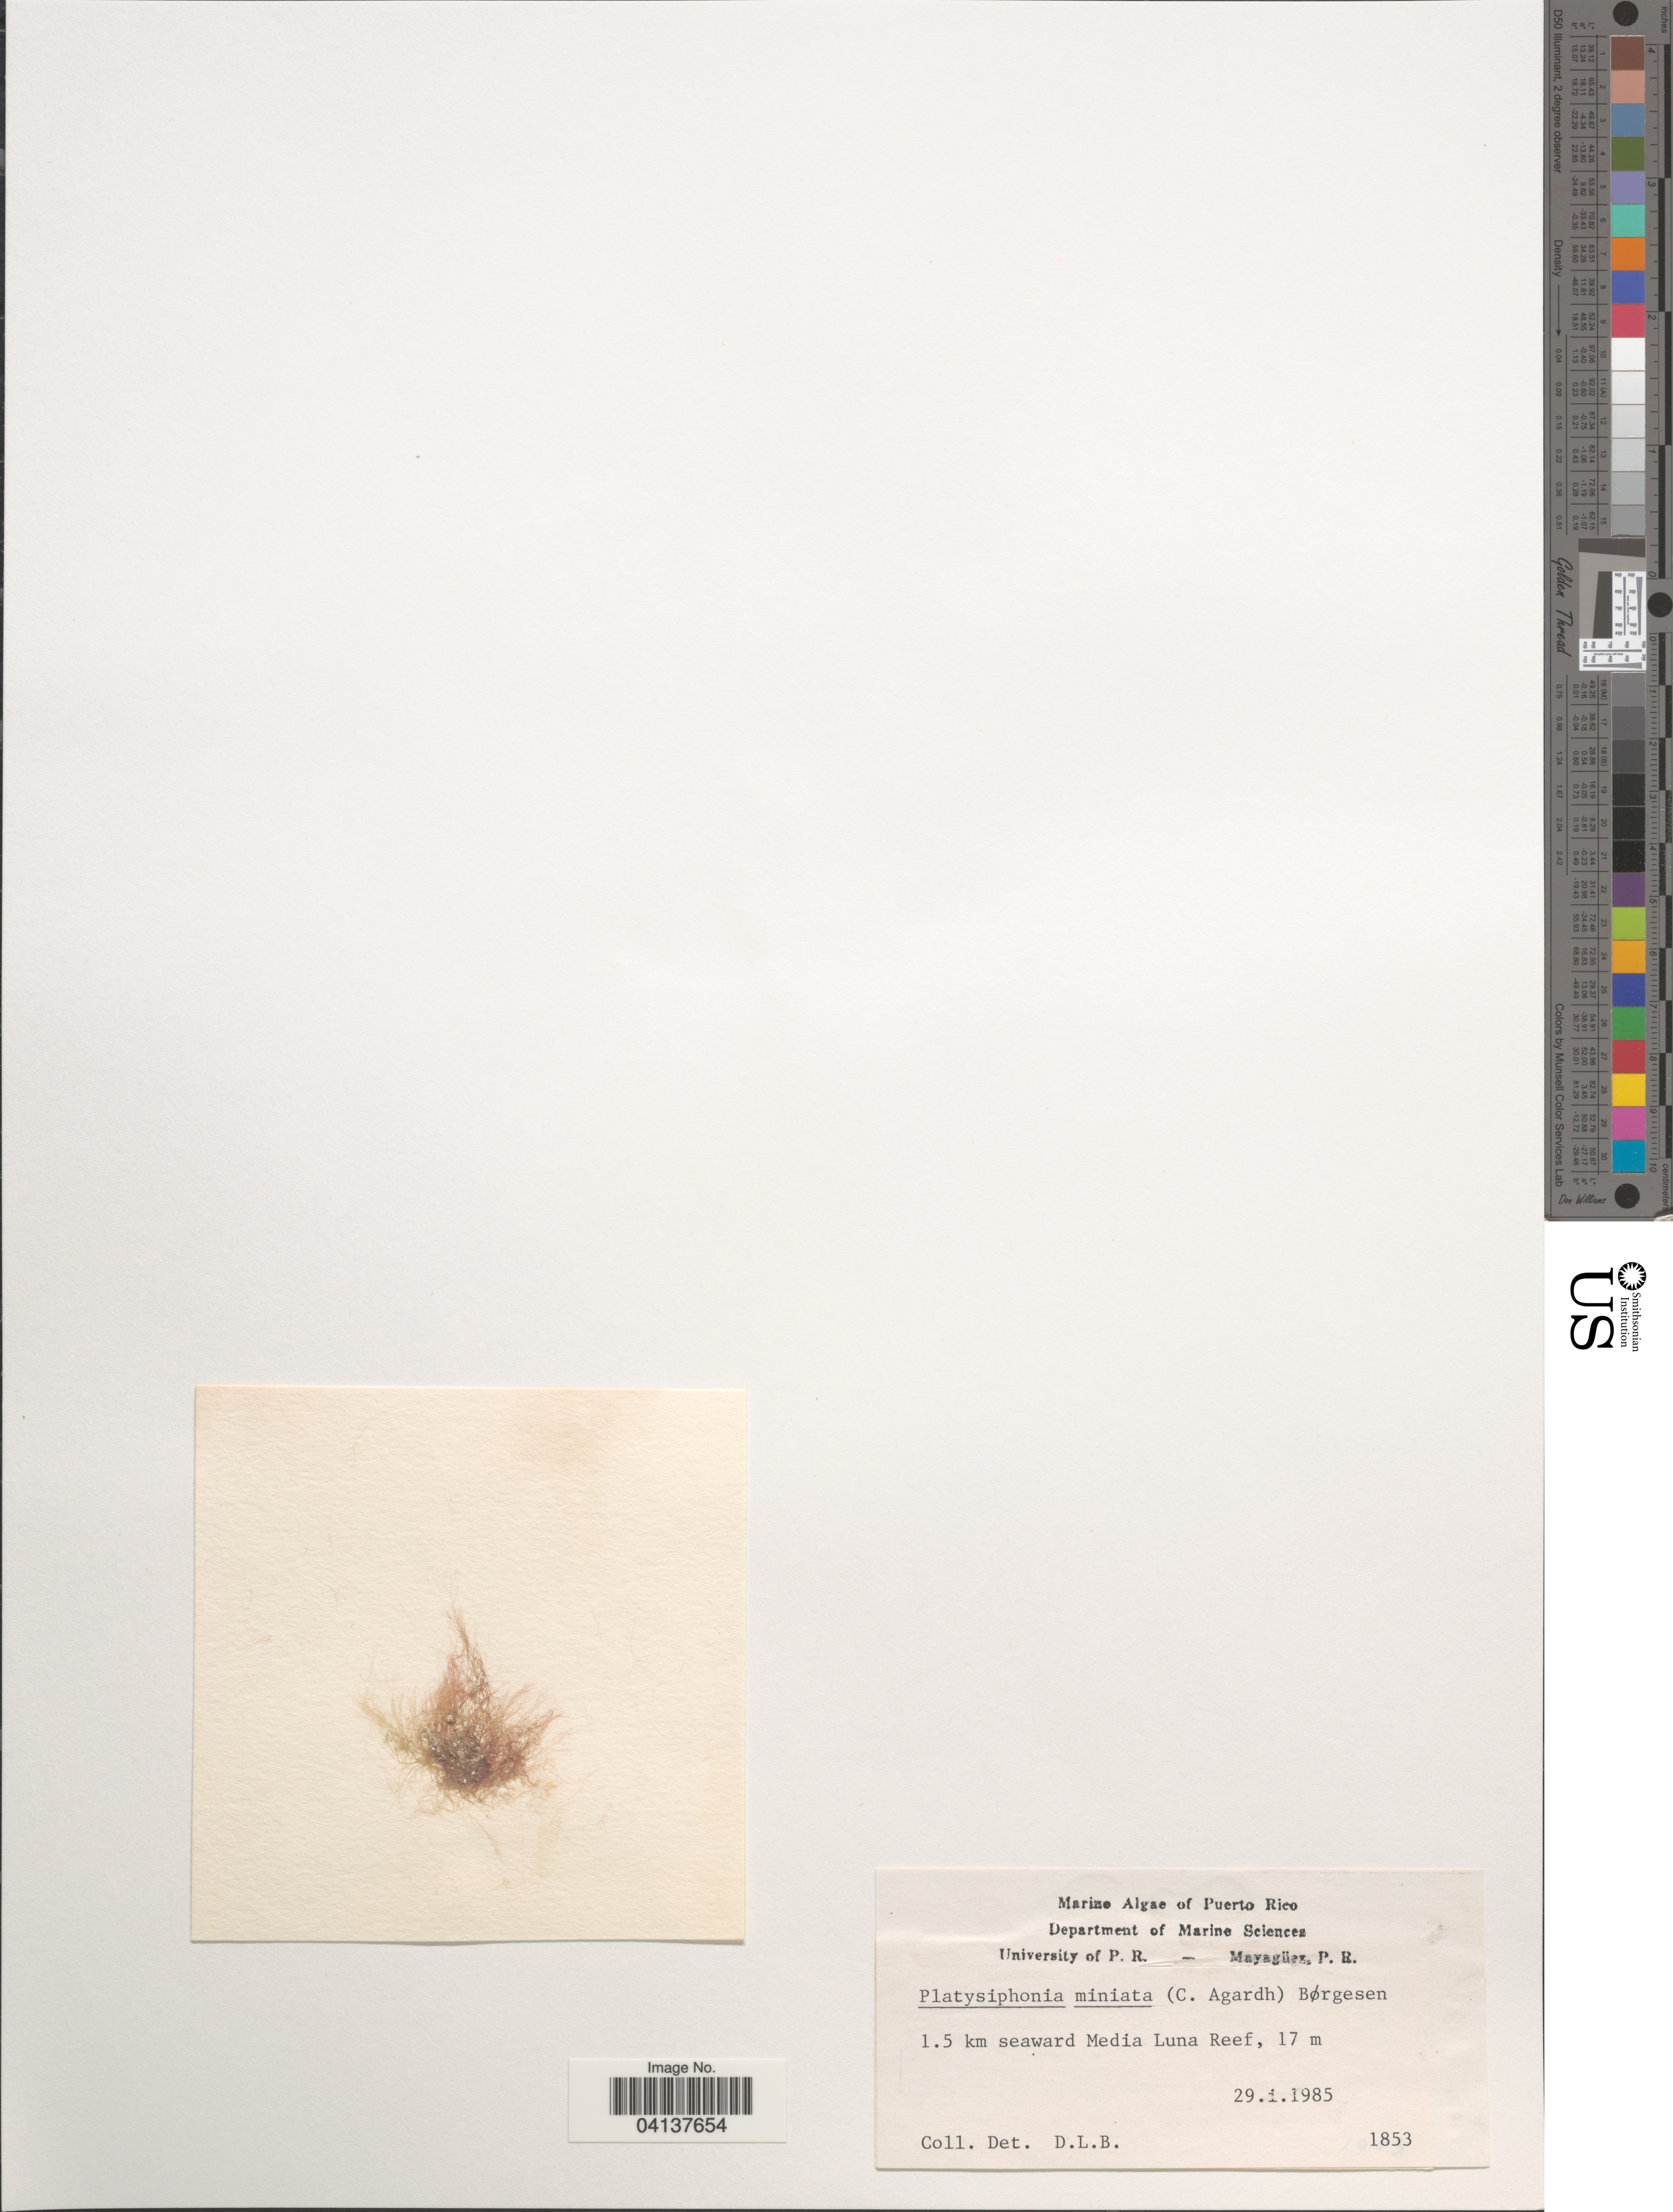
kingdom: Plantae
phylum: Rhodophyta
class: Florideophyceae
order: Ceramiales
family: Sarcomeniaceae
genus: Platysiphonia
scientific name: Platysiphonia delicata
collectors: D. L. B.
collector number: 1853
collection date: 1985-01-29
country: Puerto Rico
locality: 1.5 km seaward Media Luna Reef.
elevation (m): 17